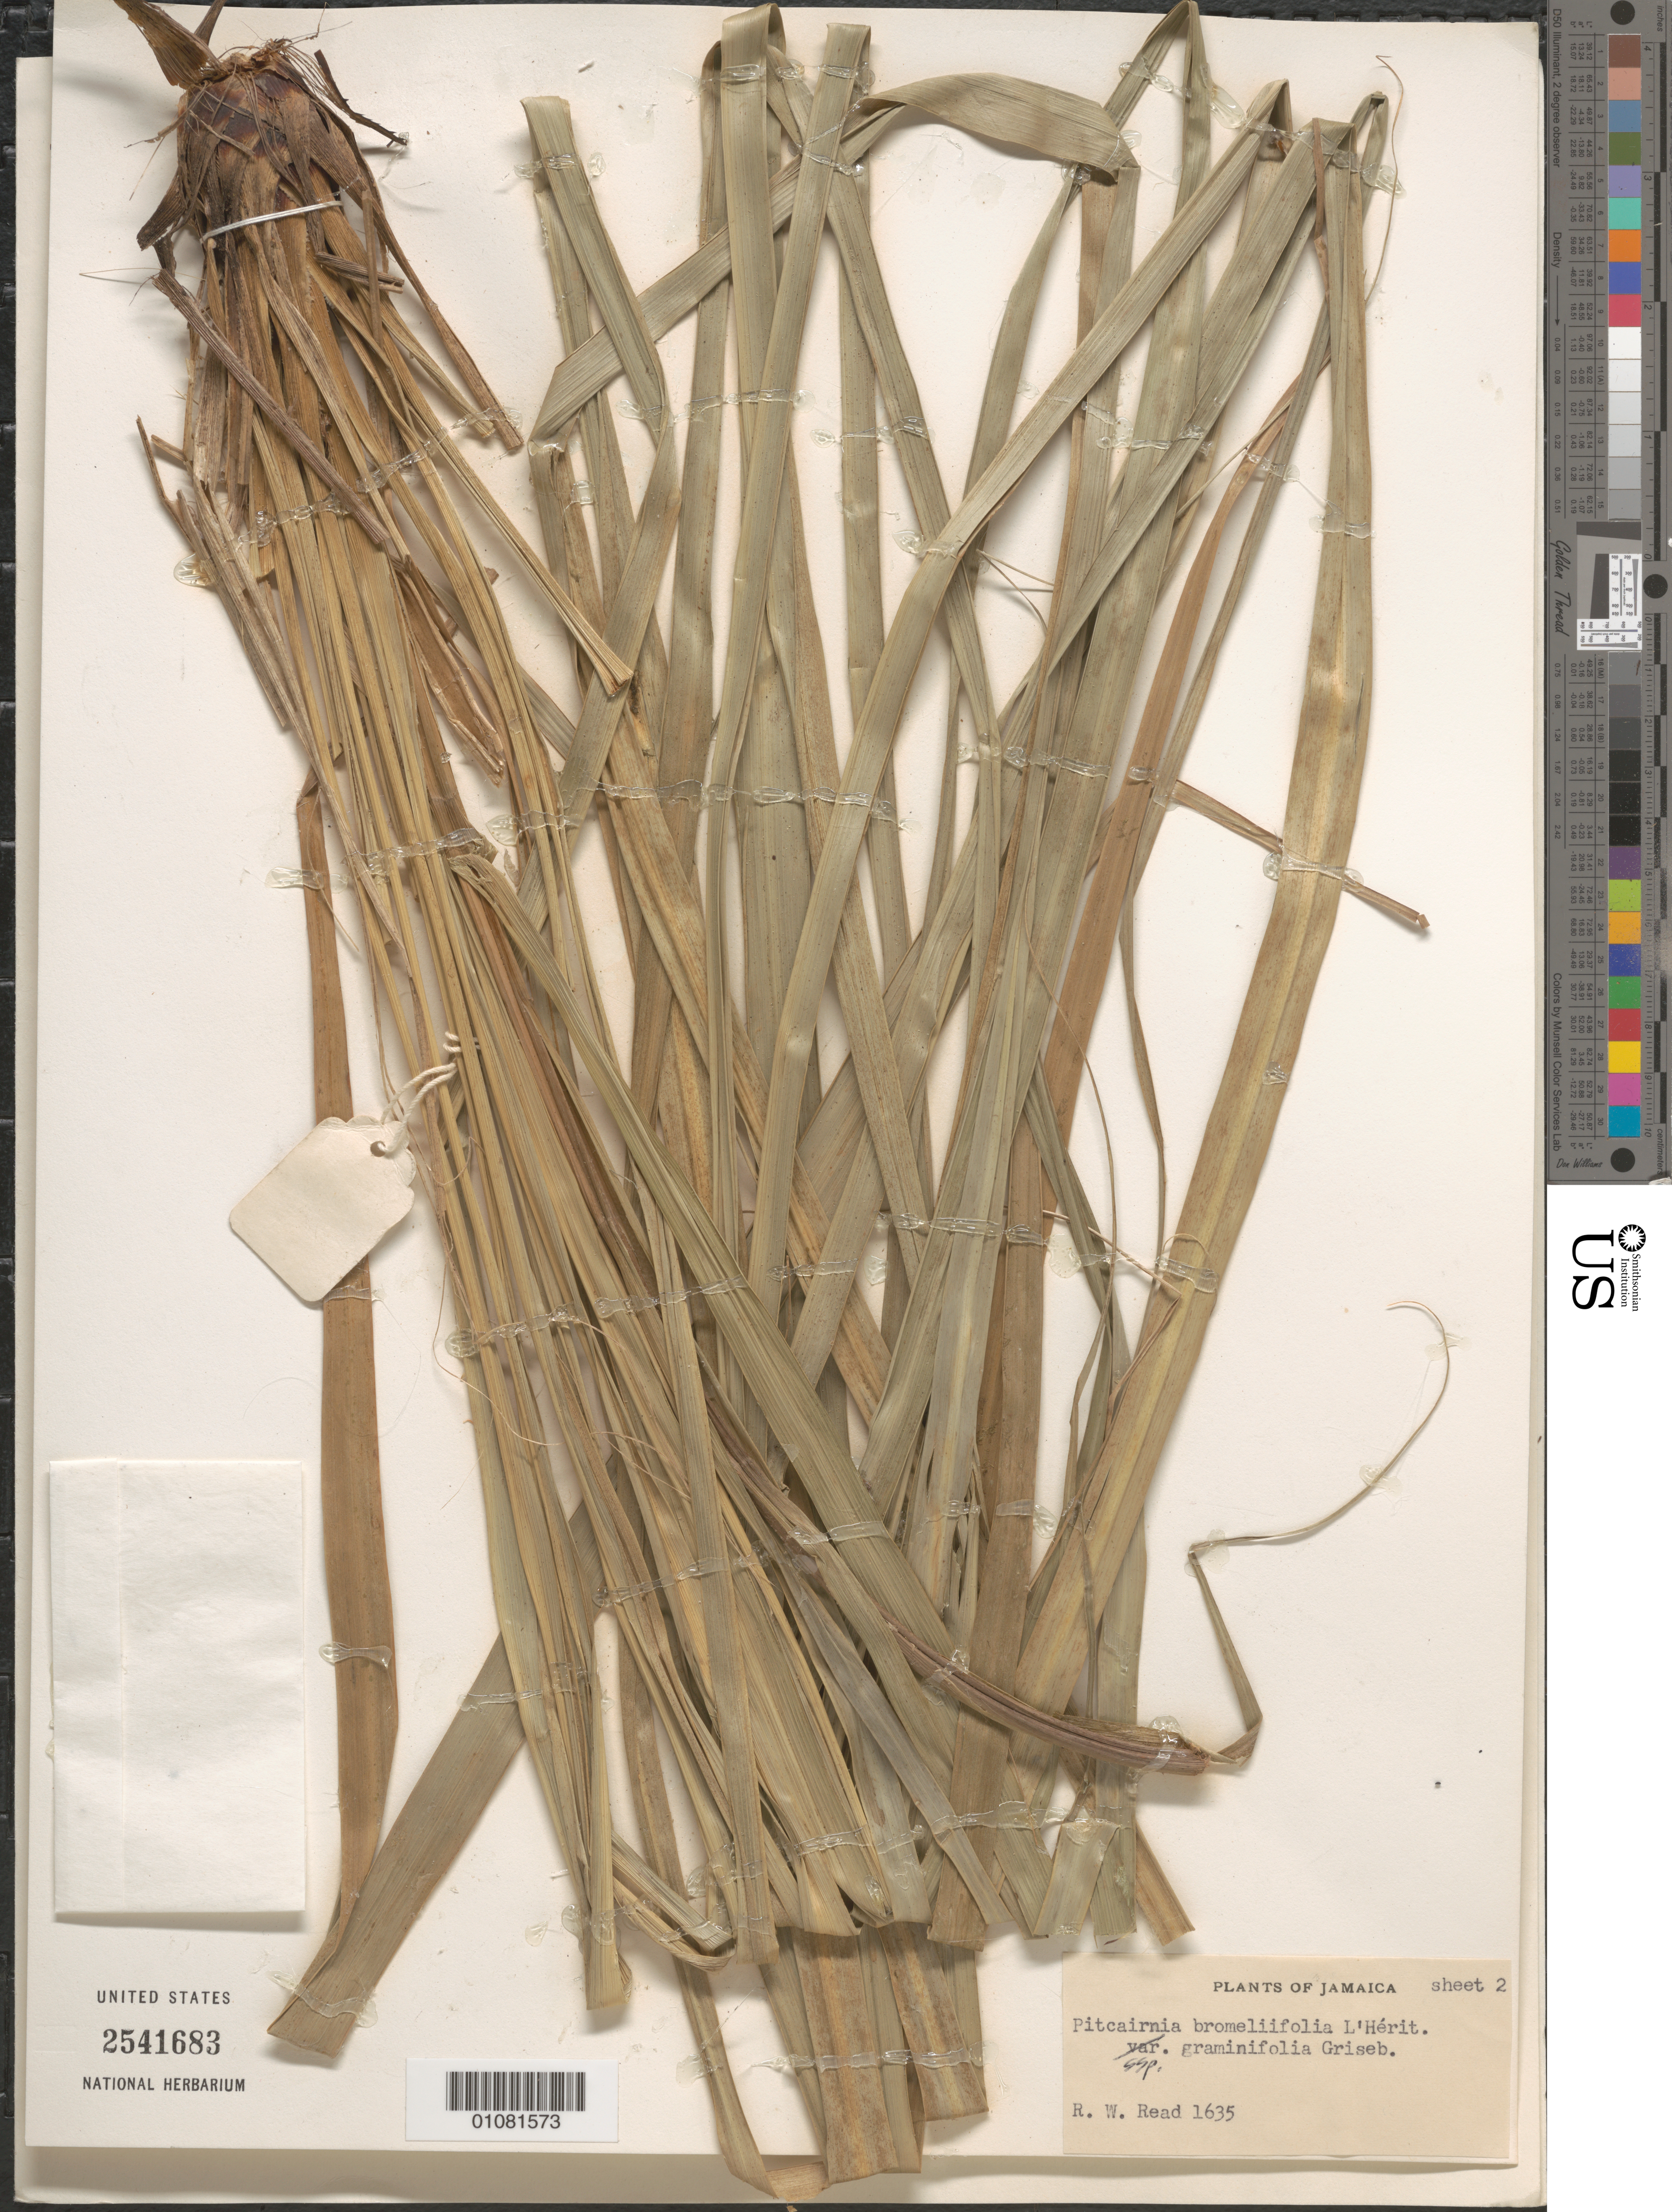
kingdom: Plantae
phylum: Tracheophyta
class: Liliopsida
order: Poales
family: Bromeliaceae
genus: Pitcairnia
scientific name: Pitcairnia bromeliifolia var. graminifolia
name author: Griseb.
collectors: R. W. Read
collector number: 1635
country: Jamaica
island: Jamaica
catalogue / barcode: US 2541683